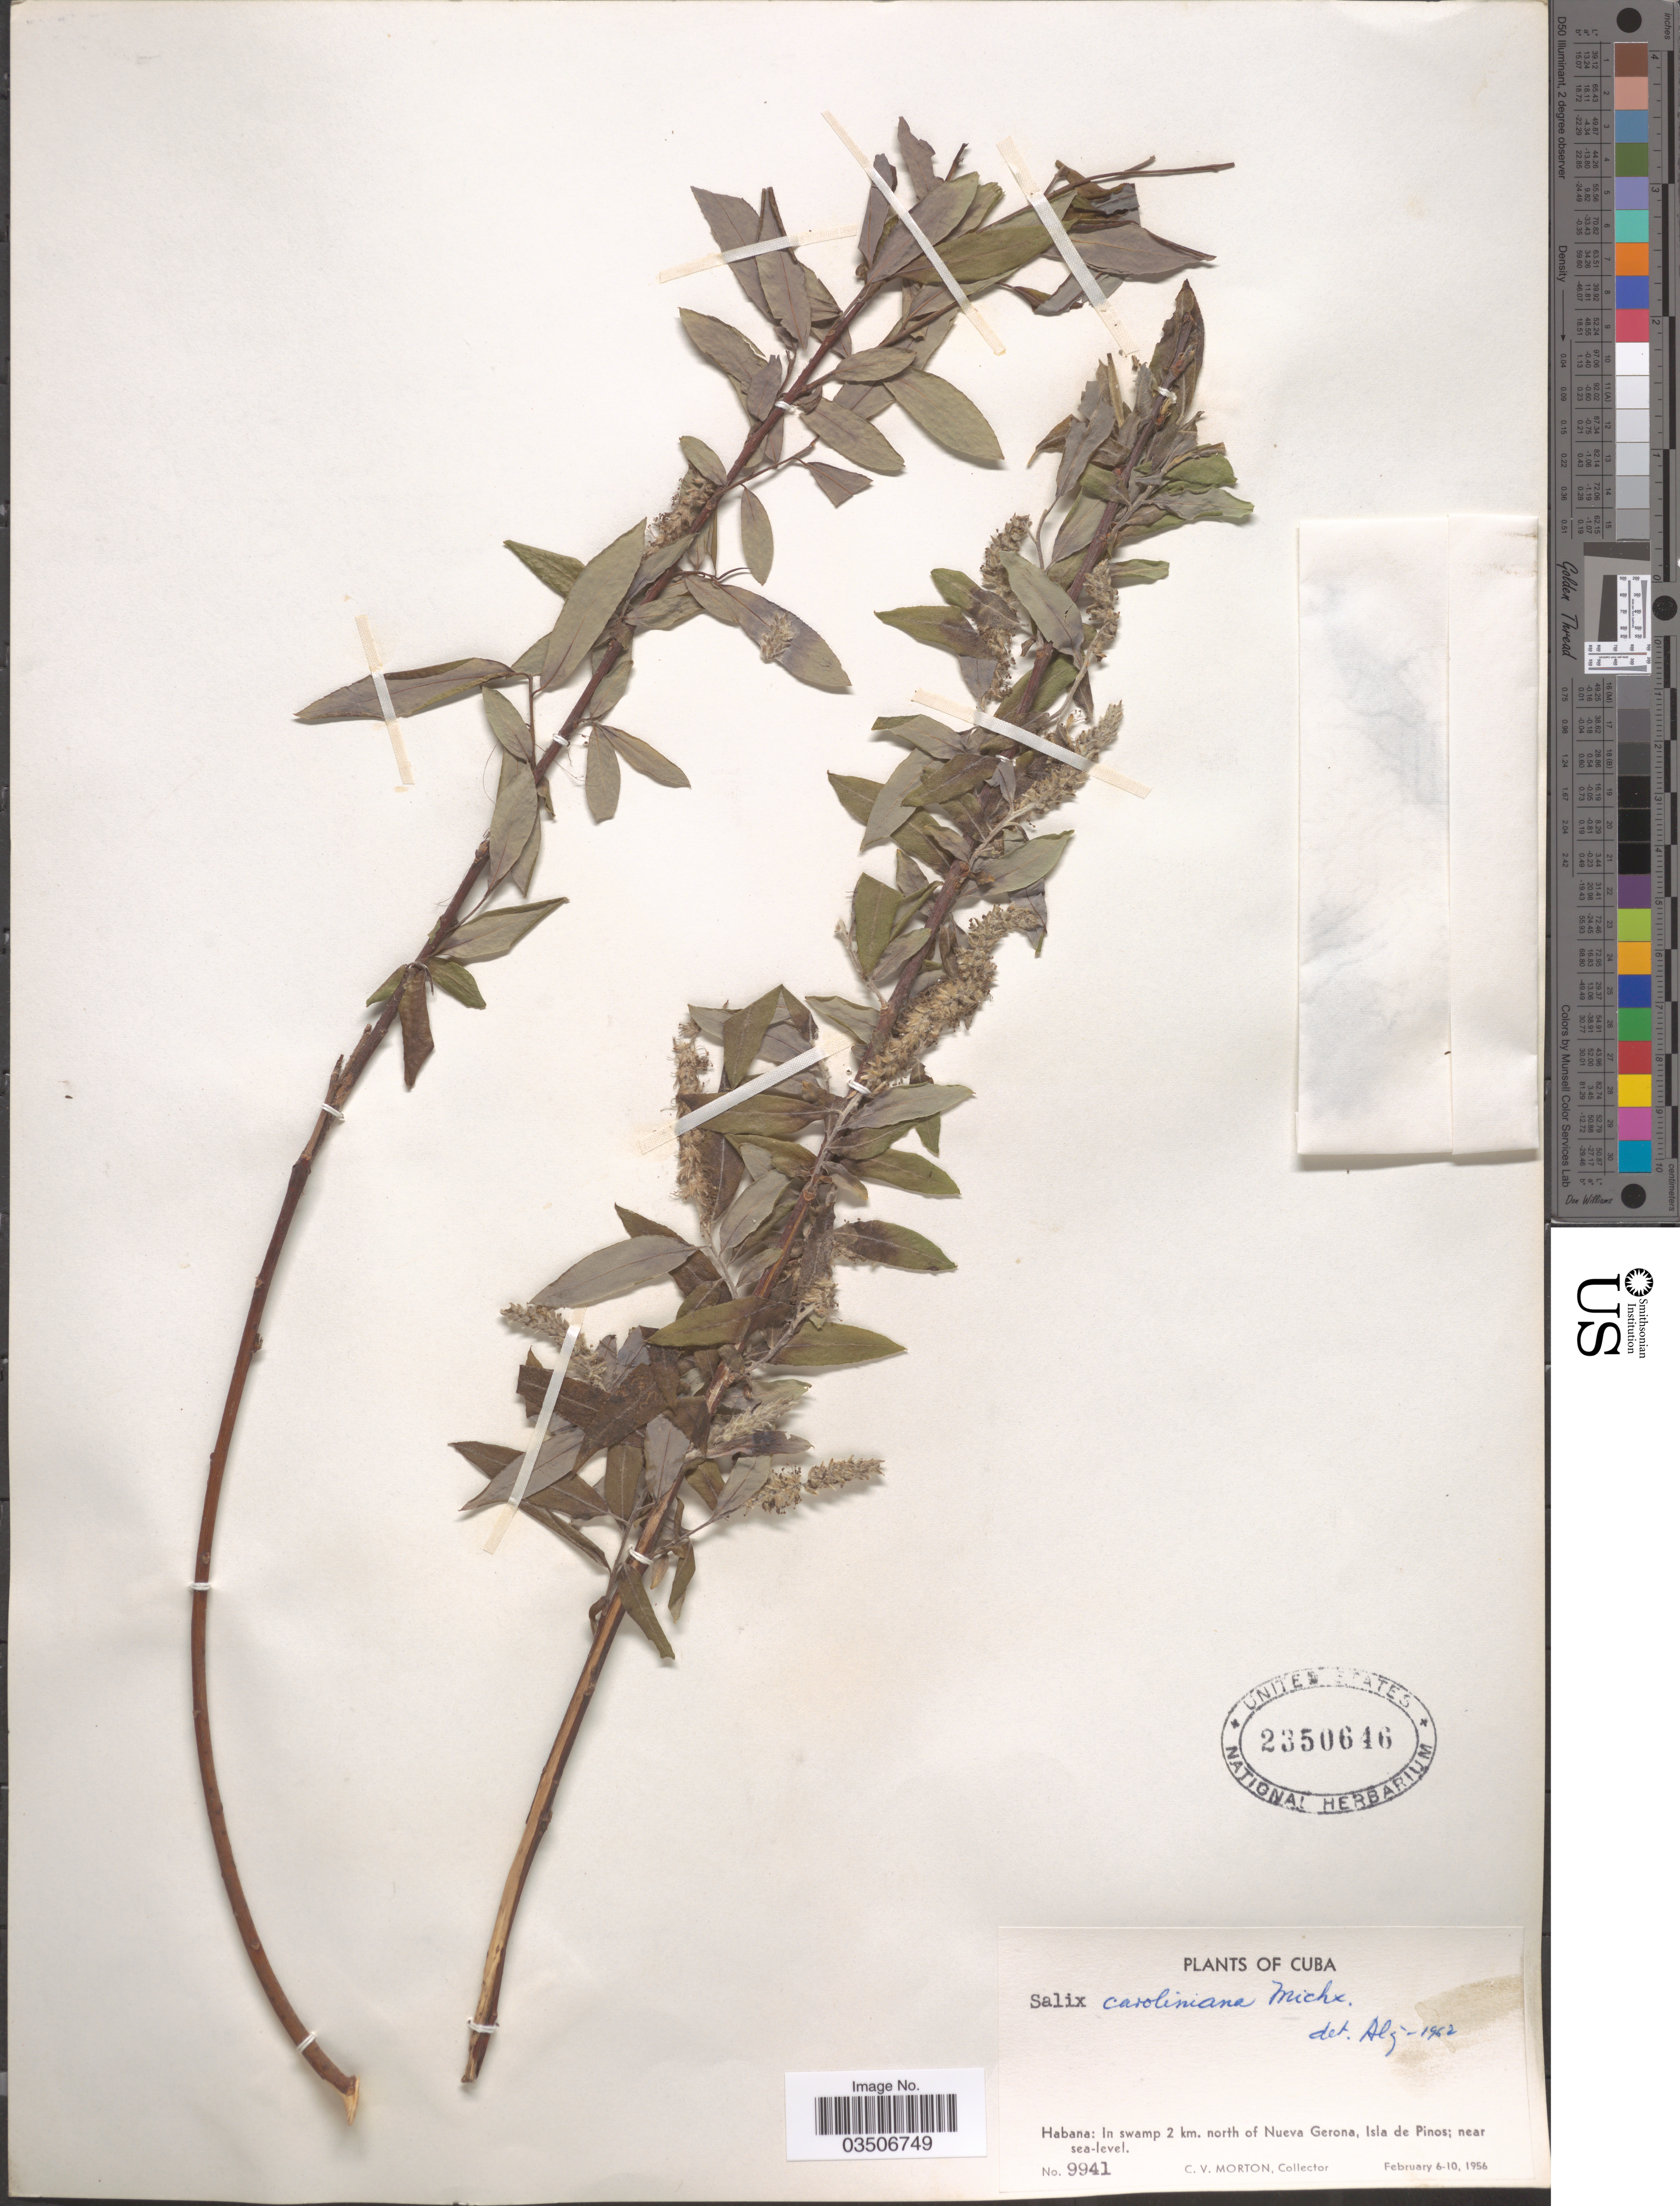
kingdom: Plantae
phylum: Tracheophyta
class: Magnoliopsida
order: Malpighiales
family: Salicaceae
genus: Salix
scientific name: Salix caroliniana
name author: Michx.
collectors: C. V. Morton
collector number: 9941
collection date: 1956-02-06/1956-02-10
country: Cuba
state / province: La Habana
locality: Habana: In swamp 2 km. north of Nueva Gerona, Isla de Pinos.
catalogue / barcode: US 2350646